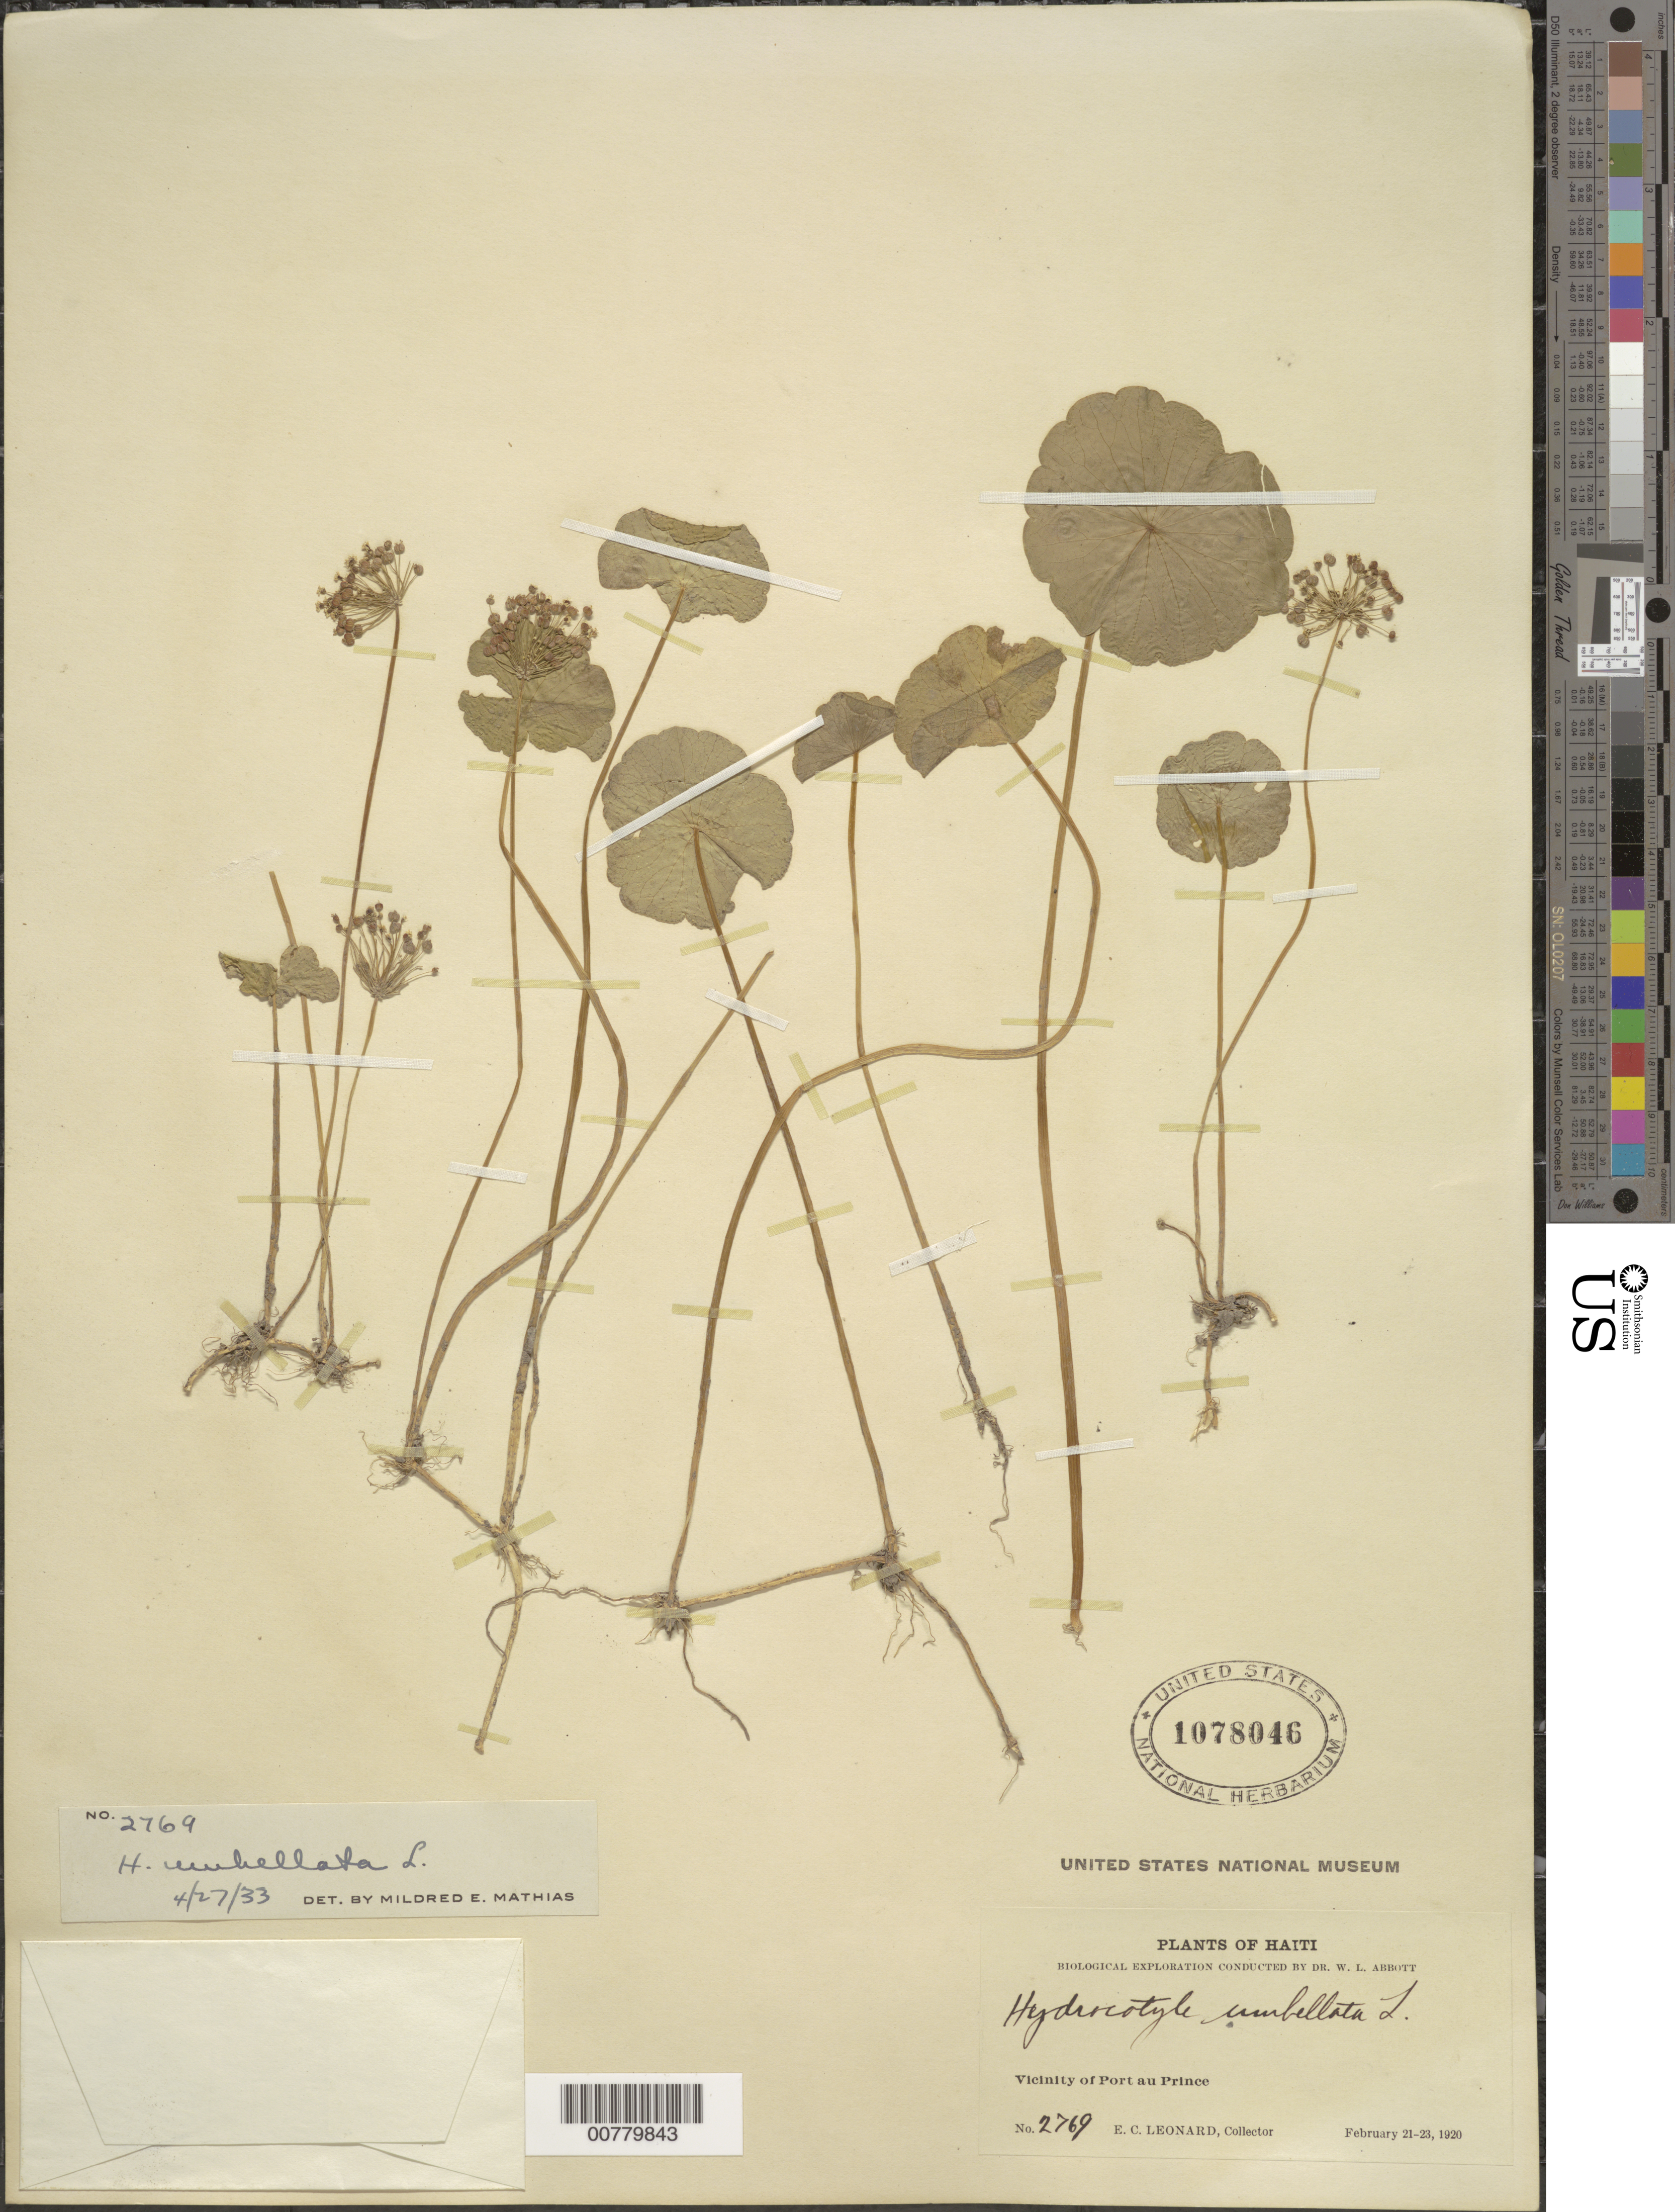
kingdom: Plantae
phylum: Tracheophyta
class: Magnoliopsida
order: Apiales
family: Araliaceae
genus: Hydrocotyle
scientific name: Hydrocotyle umbellata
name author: L.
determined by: Mathias, M. E.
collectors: E. C. Leonard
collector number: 2769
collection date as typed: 21 Feb 1920 to 23 Feb 1920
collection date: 1920-02-21/1920-02-23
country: Haiti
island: Hispaniola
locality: Vicinity of Port au Prince.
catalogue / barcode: US 1078046